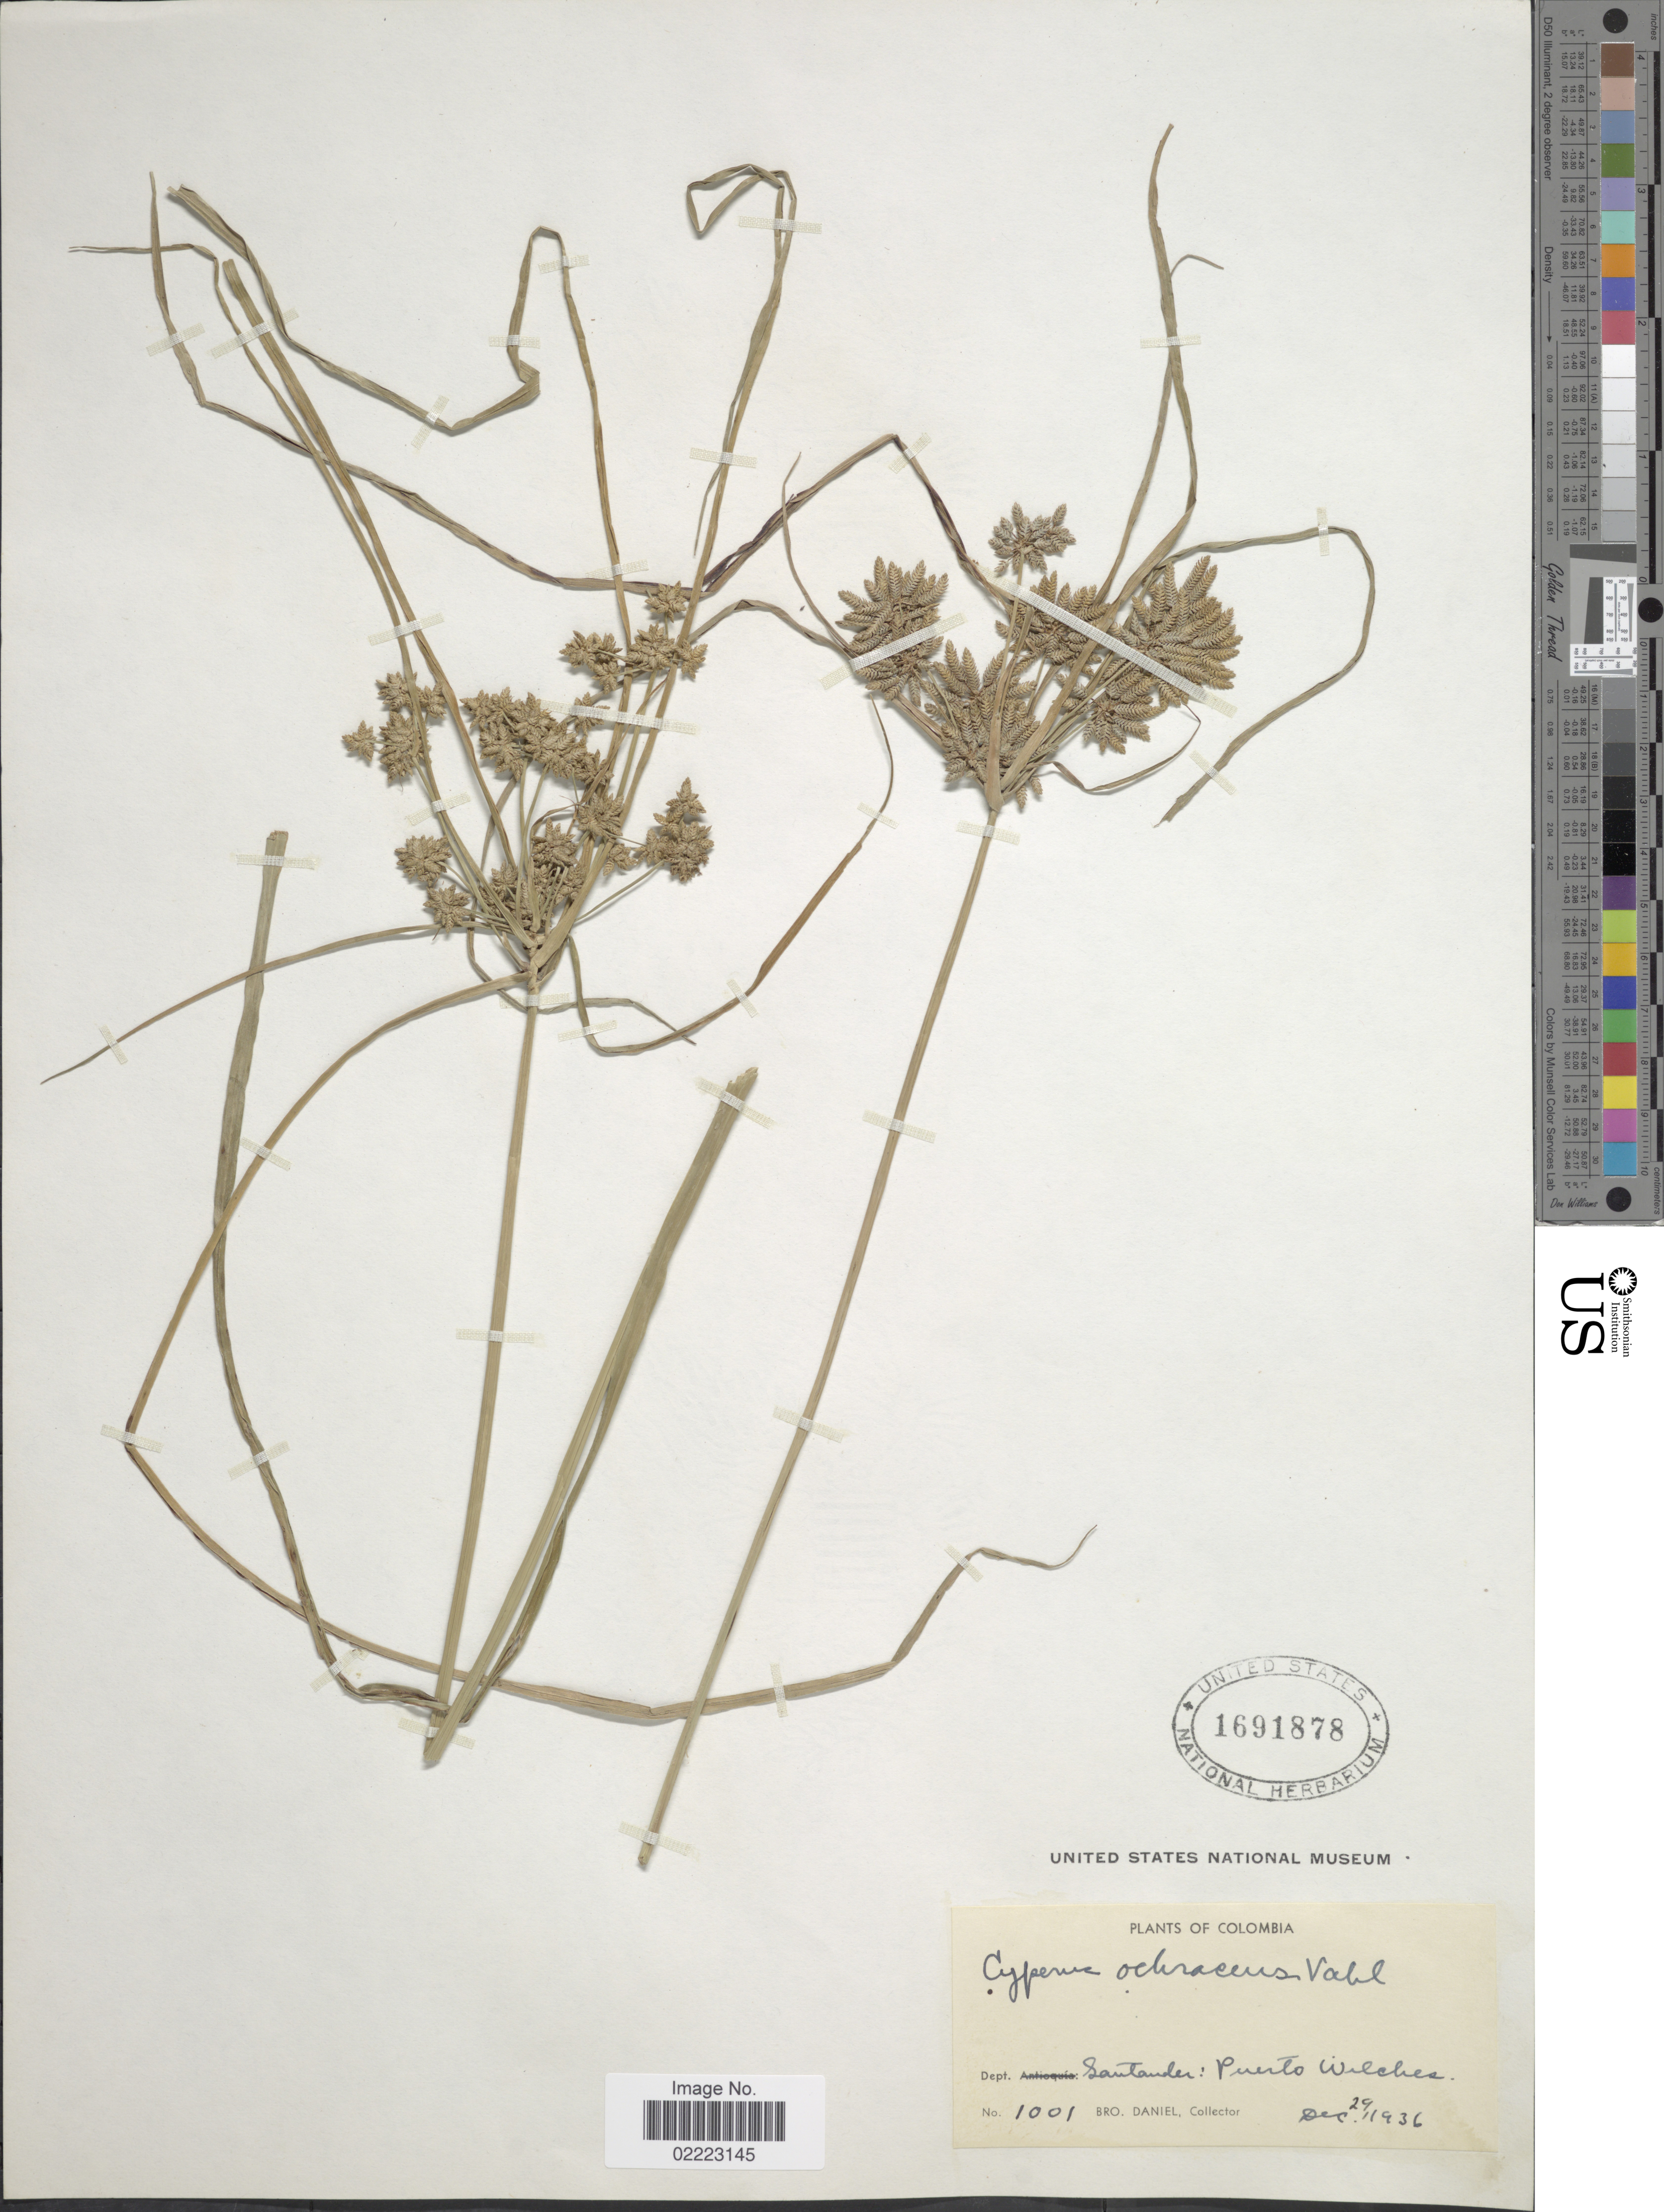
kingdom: Plantae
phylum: Tracheophyta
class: Liliopsida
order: Poales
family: Cyperaceae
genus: Cyperus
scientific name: Cyperus ochraceus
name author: Vahl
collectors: Bro. Daniel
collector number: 1001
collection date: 1936-12-29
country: Colombia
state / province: Santander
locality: Dept. Santander: Puerto Wilches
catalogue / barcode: US 1691878